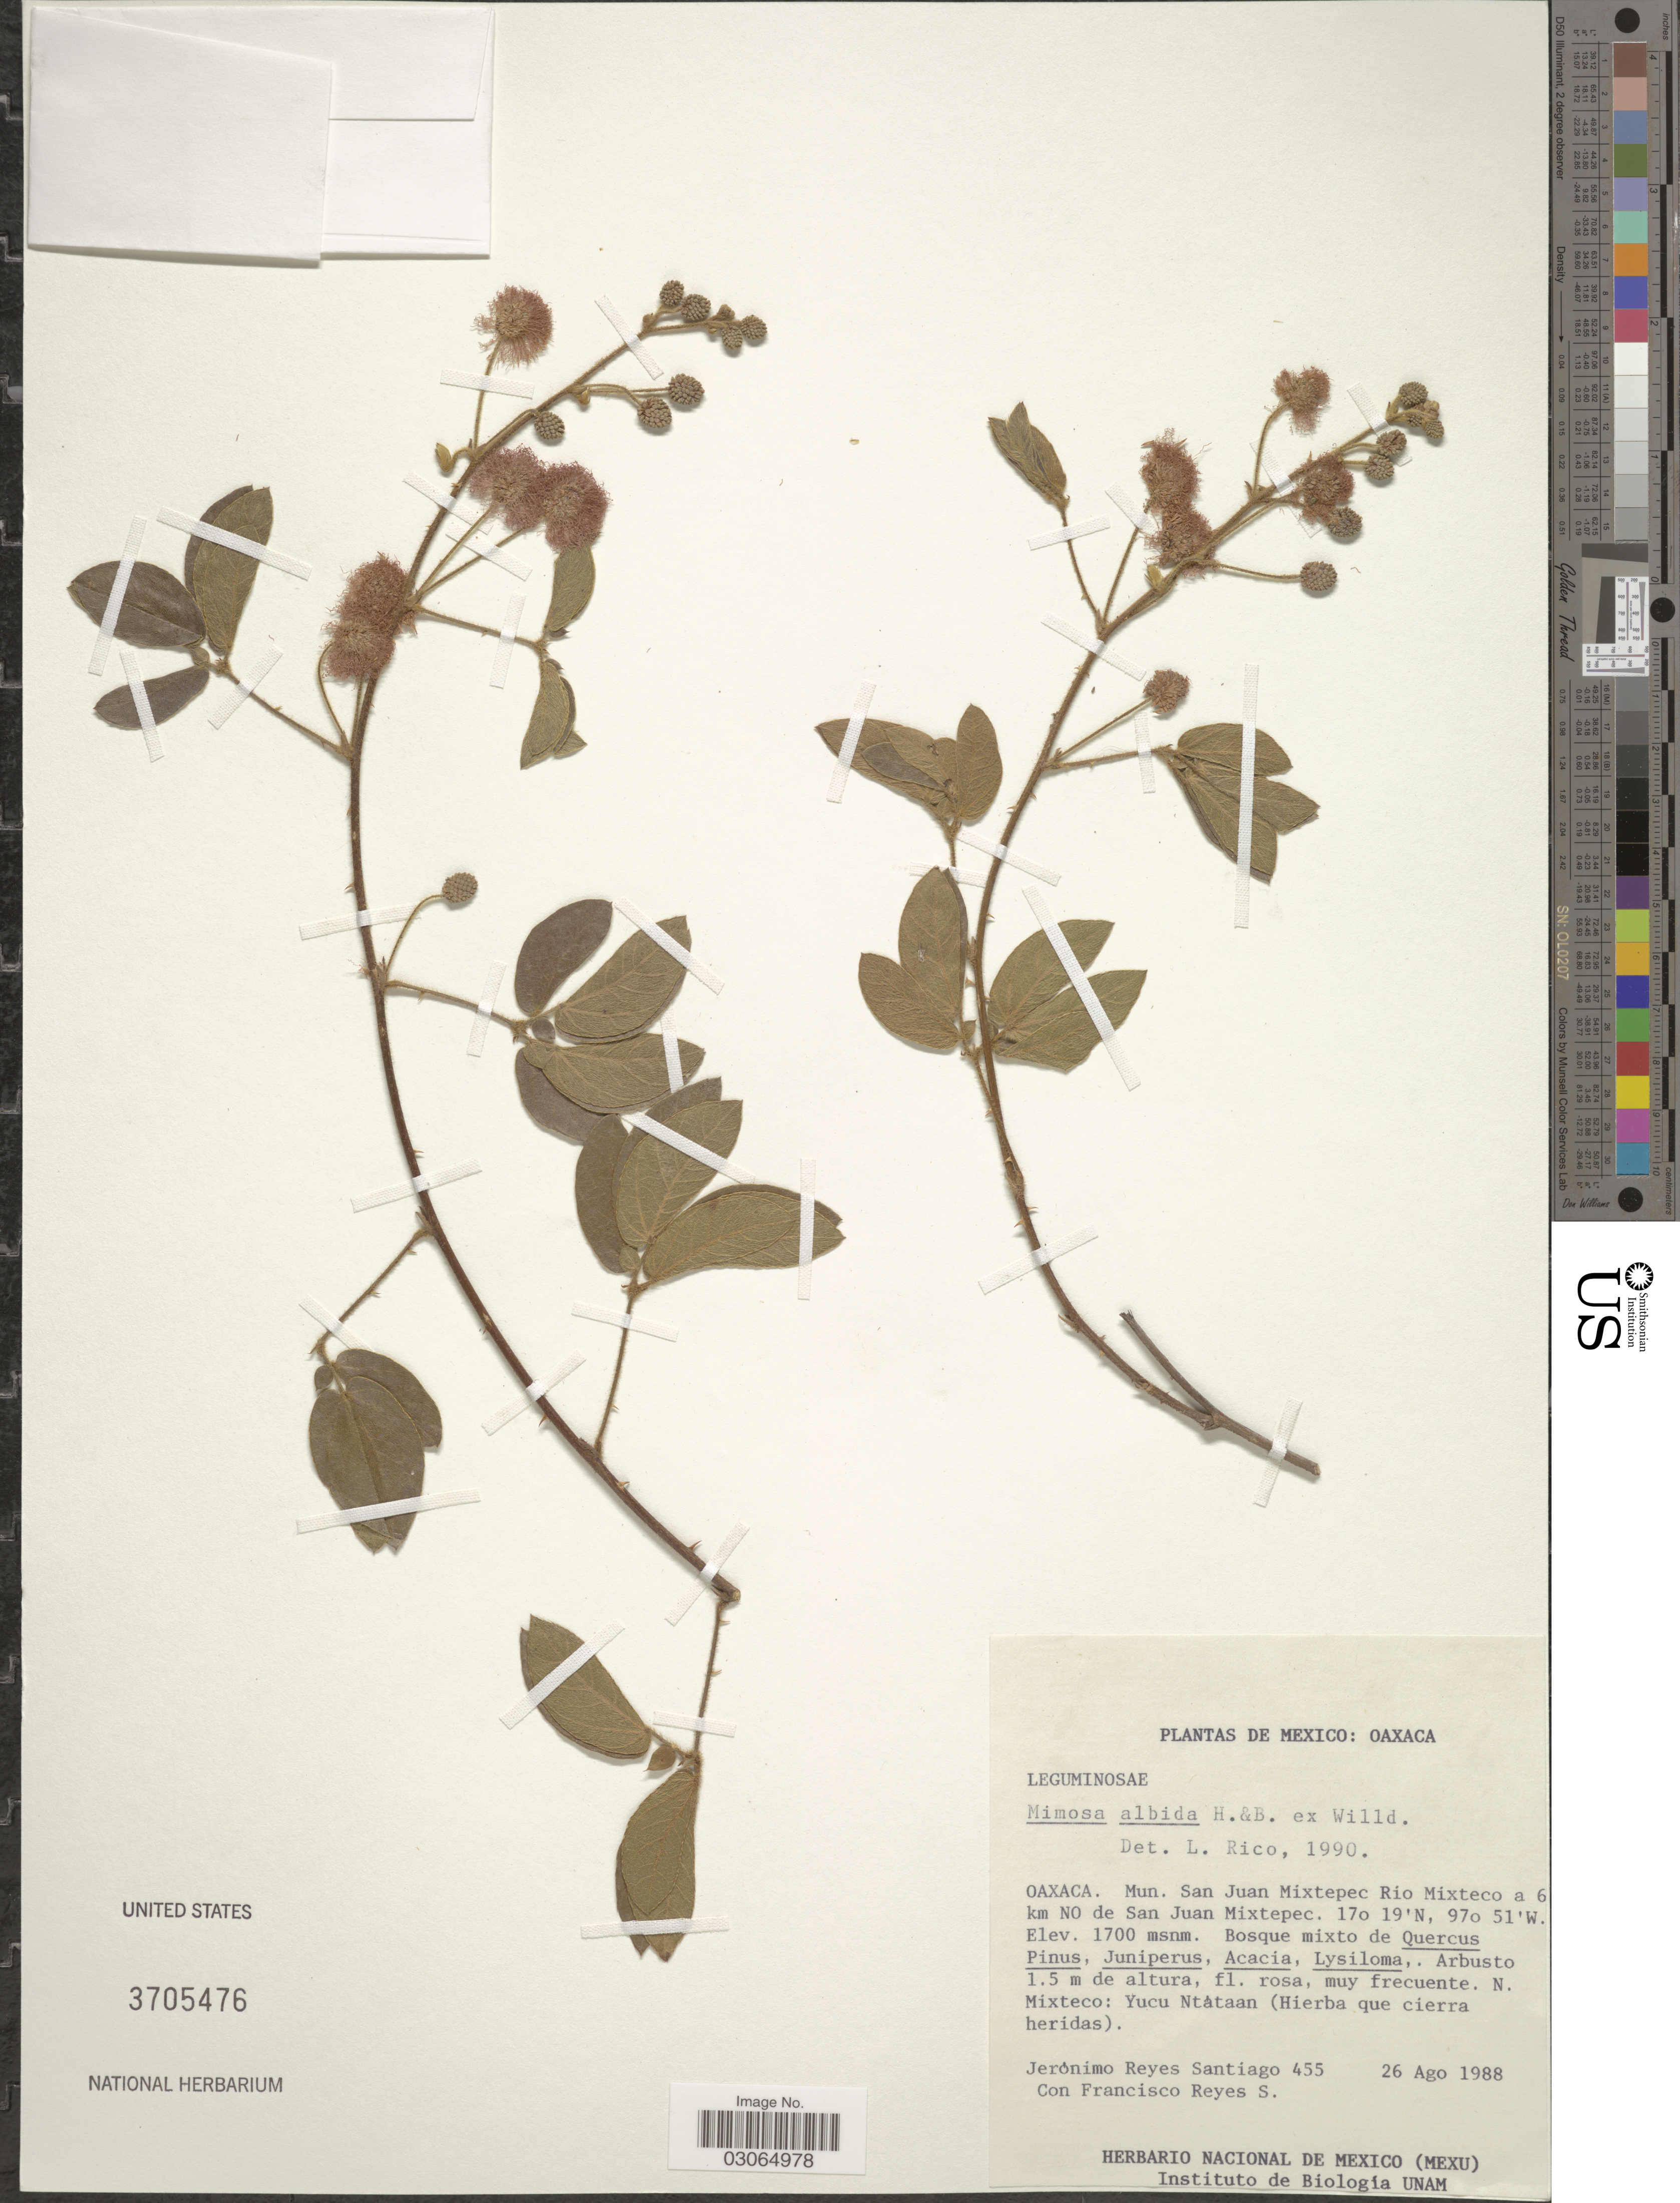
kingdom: Plantae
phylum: Tracheophyta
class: Magnoliopsida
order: Fabales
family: Fabaceae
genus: Mimosa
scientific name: Mimosa albida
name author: Humb. & Bonpl. ex Willd.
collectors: J. Reyes & F. Reyes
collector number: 455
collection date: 1988-08-26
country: Mexico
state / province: Oaxaca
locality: Mun. San Juan Mixtepec Rio Mixteco a 6 km NO de San Juan Mixtepec.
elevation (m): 1700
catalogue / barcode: US 3705476